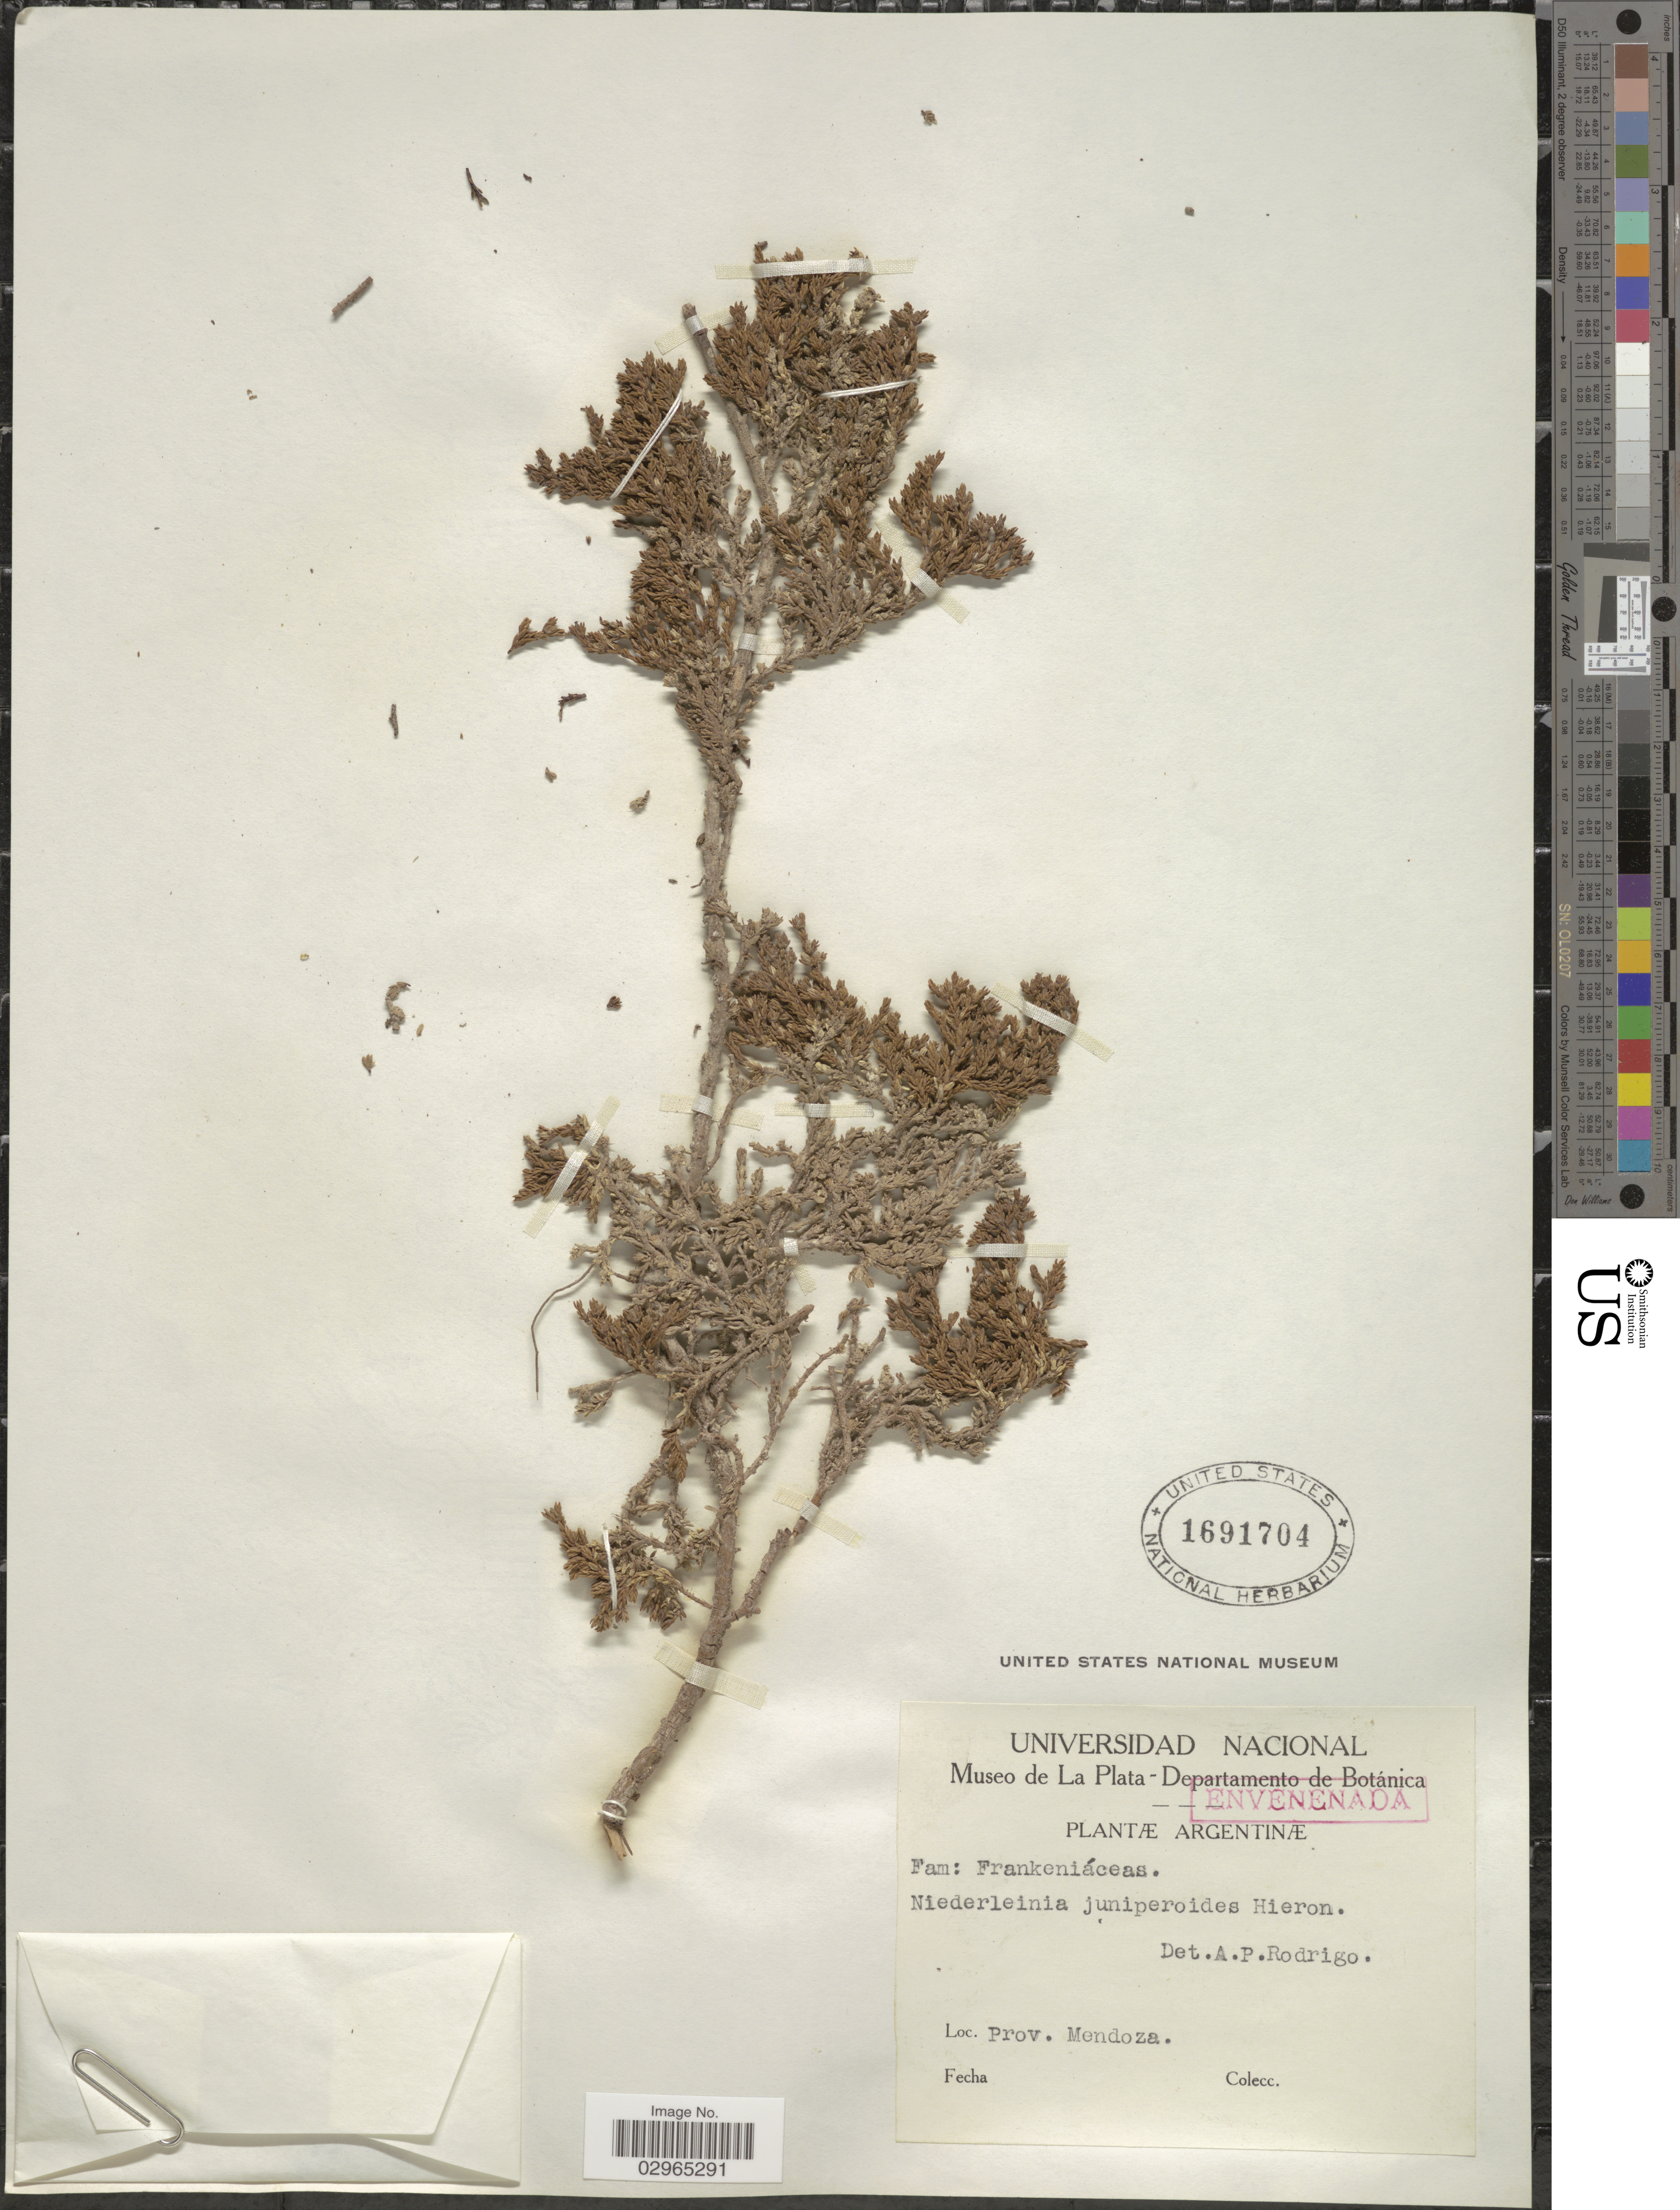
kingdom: Plantae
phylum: Tracheophyta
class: Magnoliopsida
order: Caryophyllales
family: Frankeniaceae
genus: Niederleinia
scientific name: Niederleinia juniperoides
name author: Hieron.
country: Argentina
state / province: Mendoza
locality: Prov. Mendoza.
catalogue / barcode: US 1691704